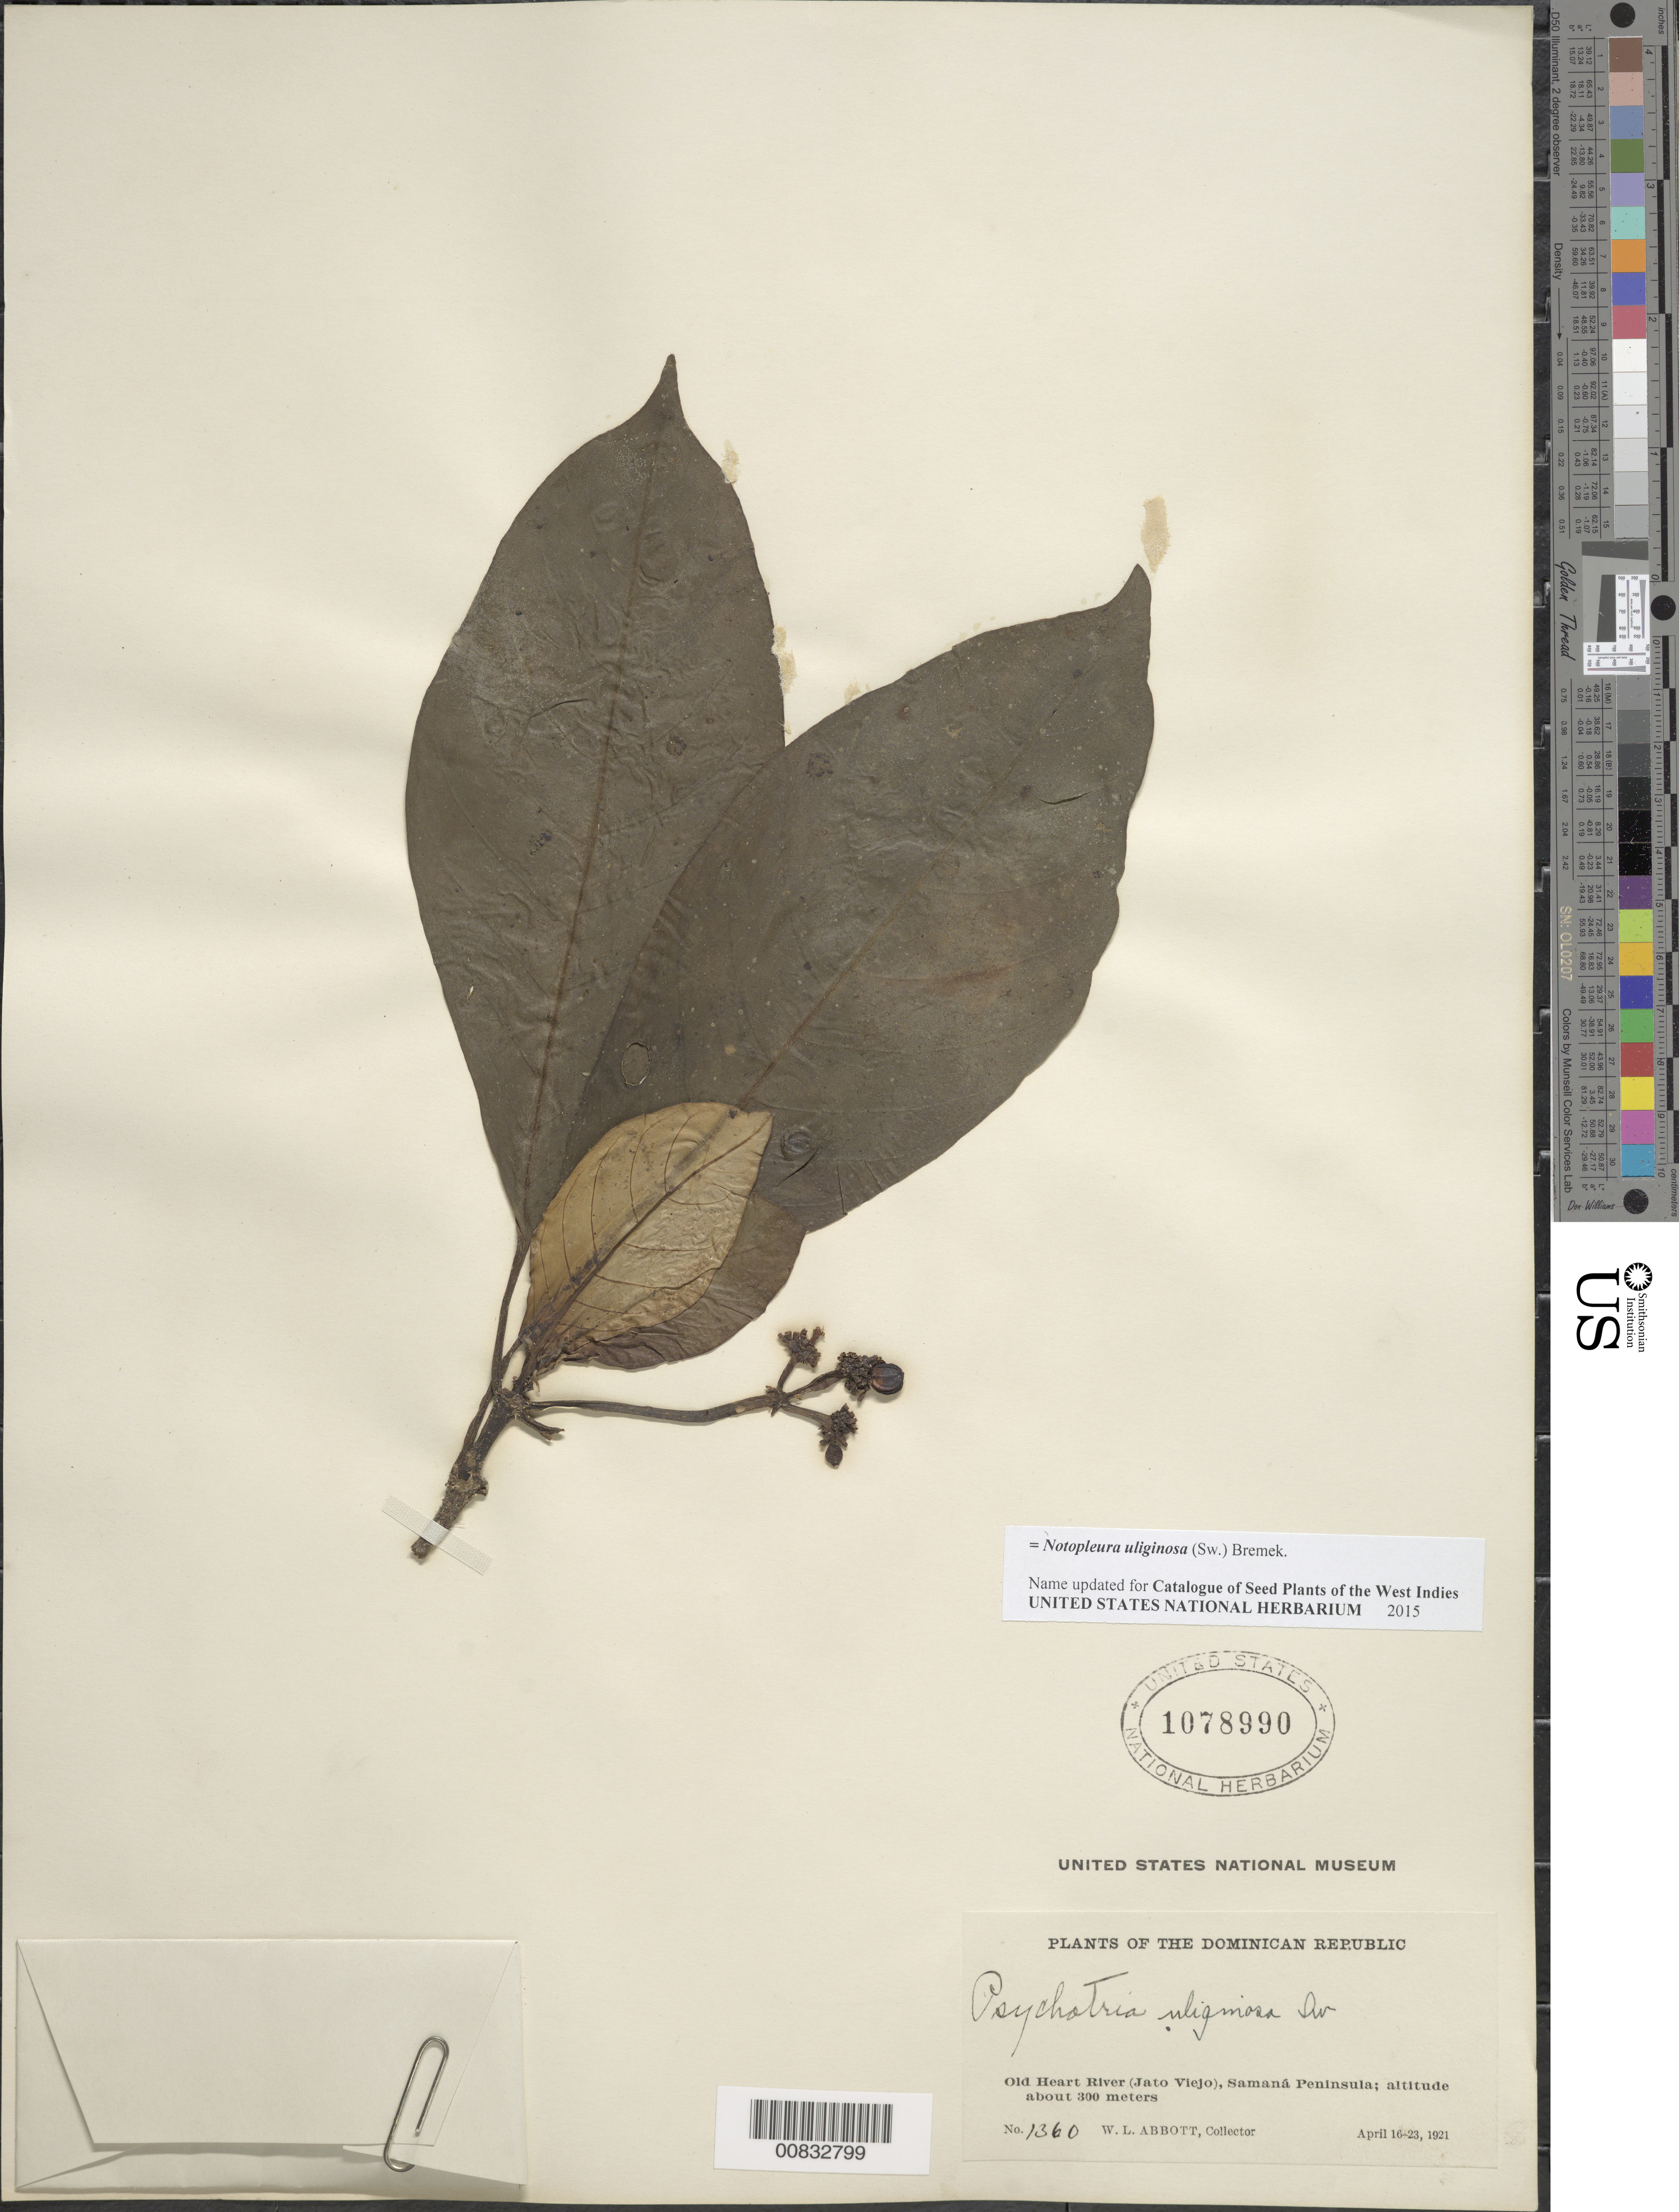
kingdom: Plantae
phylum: Tracheophyta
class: Magnoliopsida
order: Gentianales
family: Rubiaceae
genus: Notopleura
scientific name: Notopleura uliginosa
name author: (Sw.) Bremek.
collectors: W. L. Abbott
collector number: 1360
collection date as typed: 16 Apr 1921 to 23 Apr 1921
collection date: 1921-04-16/1921-04-23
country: Dominican Republic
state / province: Samana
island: Hispaniola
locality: Old Heart River (Jato Viejo), Samaná Peninsula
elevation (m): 300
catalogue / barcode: US 1078990